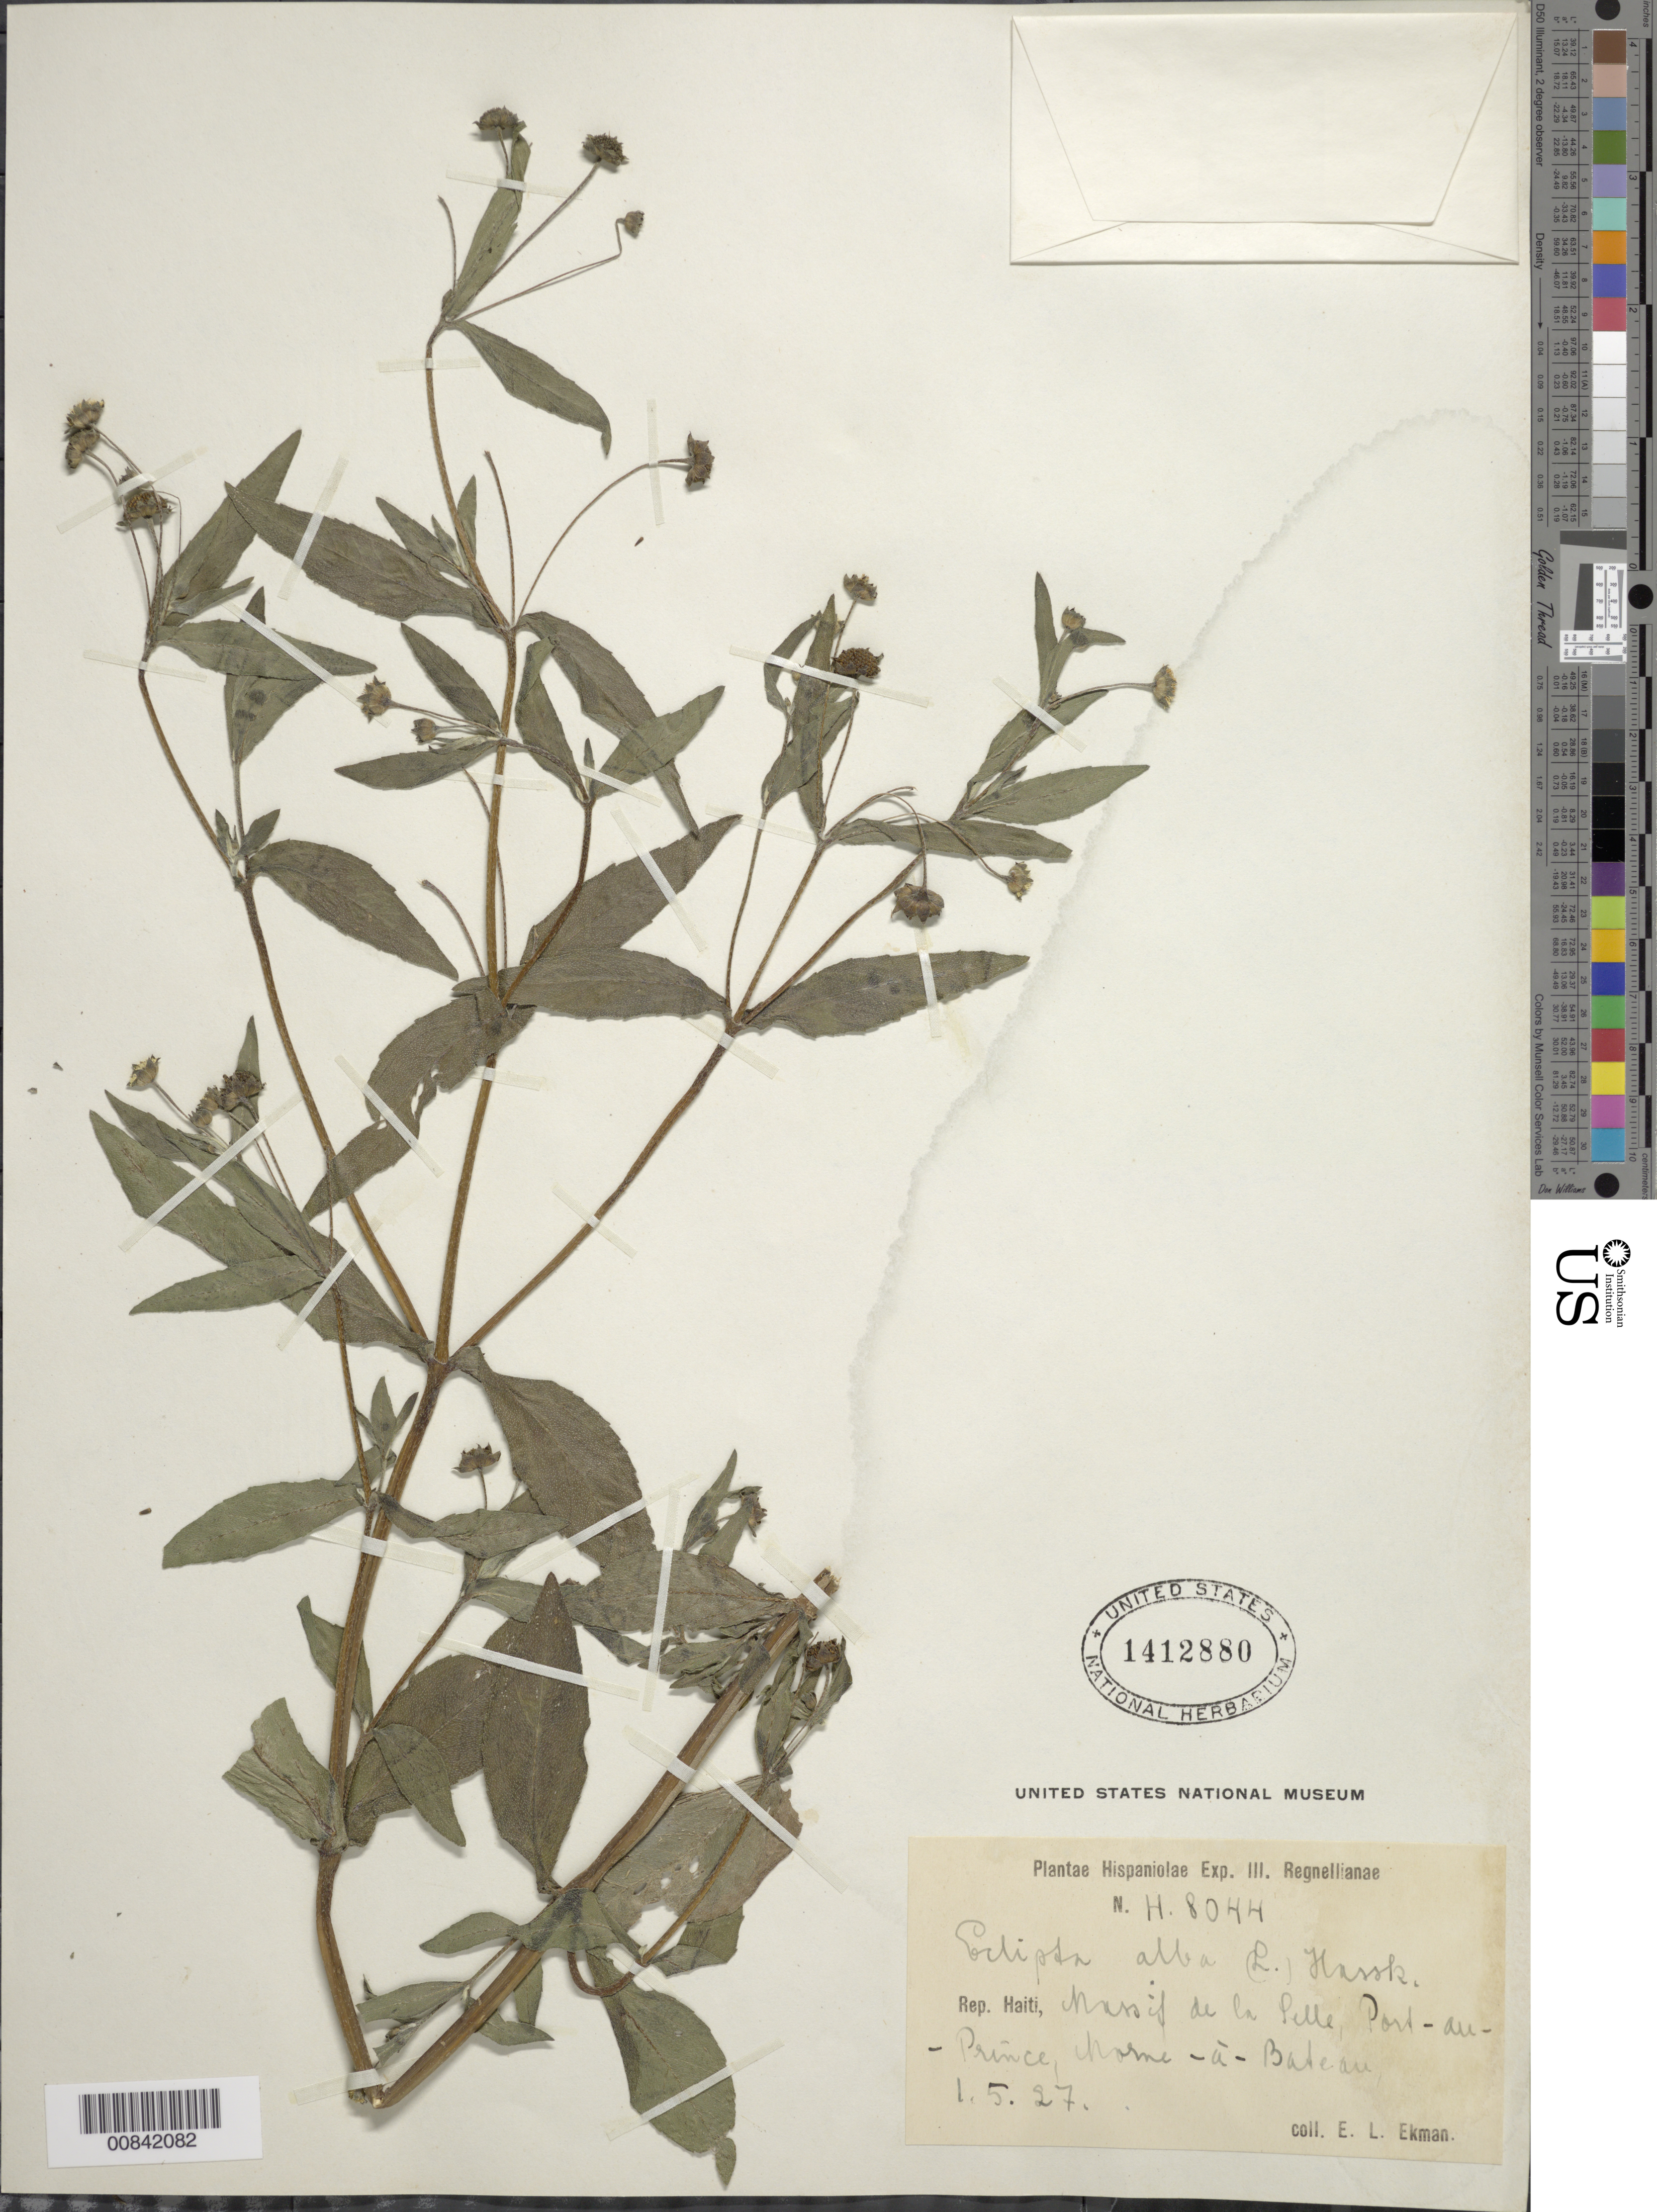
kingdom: Plantae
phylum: Tracheophyta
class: Magnoliopsida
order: Asterales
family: Asteraceae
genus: Eclipta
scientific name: Eclipta prostrata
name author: (L.) L.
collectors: E. L. Ekman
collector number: H 8044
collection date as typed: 01 May 1927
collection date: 1927-05-01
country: Haiti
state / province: Ouest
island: Hispaniola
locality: Massif de la Selle, Port-au-Prince, Morne-à-Bateau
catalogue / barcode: US 1412880